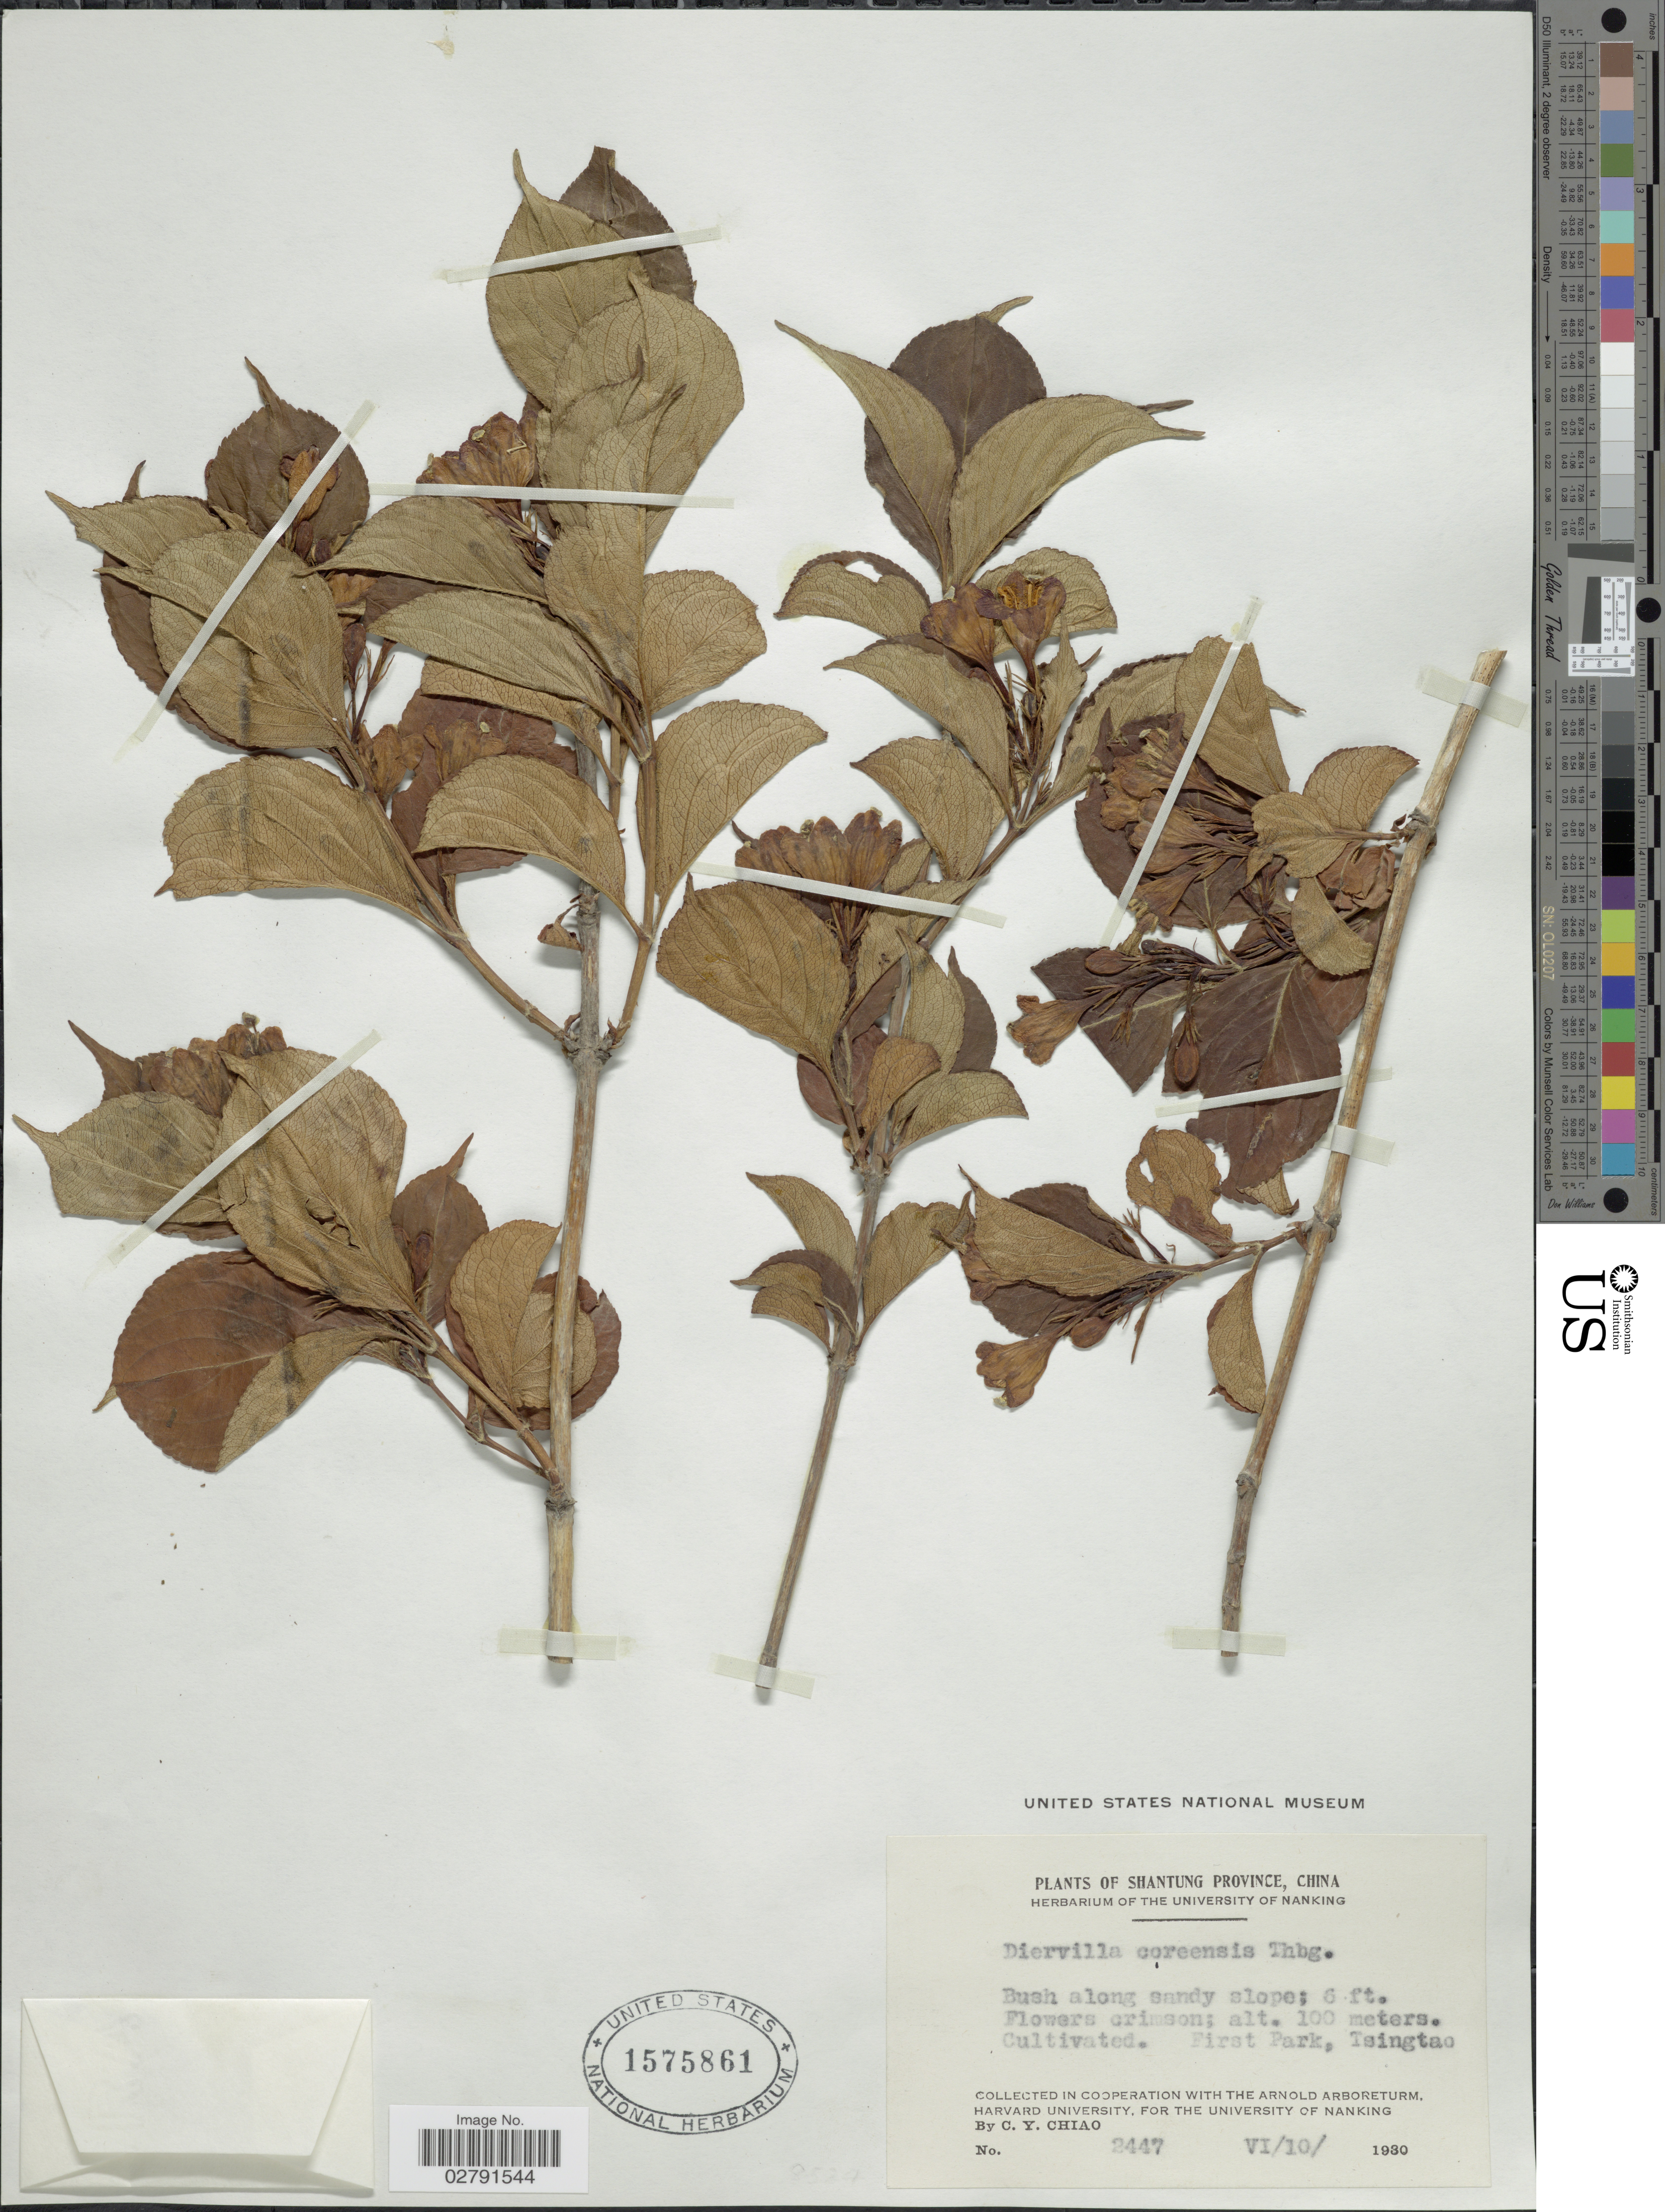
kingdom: Plantae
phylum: Tracheophyta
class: Magnoliopsida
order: Dipsacales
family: Caprifoliaceae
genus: Diervilla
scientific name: Diervilla coraeensis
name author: (Thunb.) DC.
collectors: C. Y. Chiao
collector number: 2447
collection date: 1930-06-10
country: China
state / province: Shandong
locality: Shantung Province, First Park, Tsingtao.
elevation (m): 100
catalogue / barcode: US 1575861